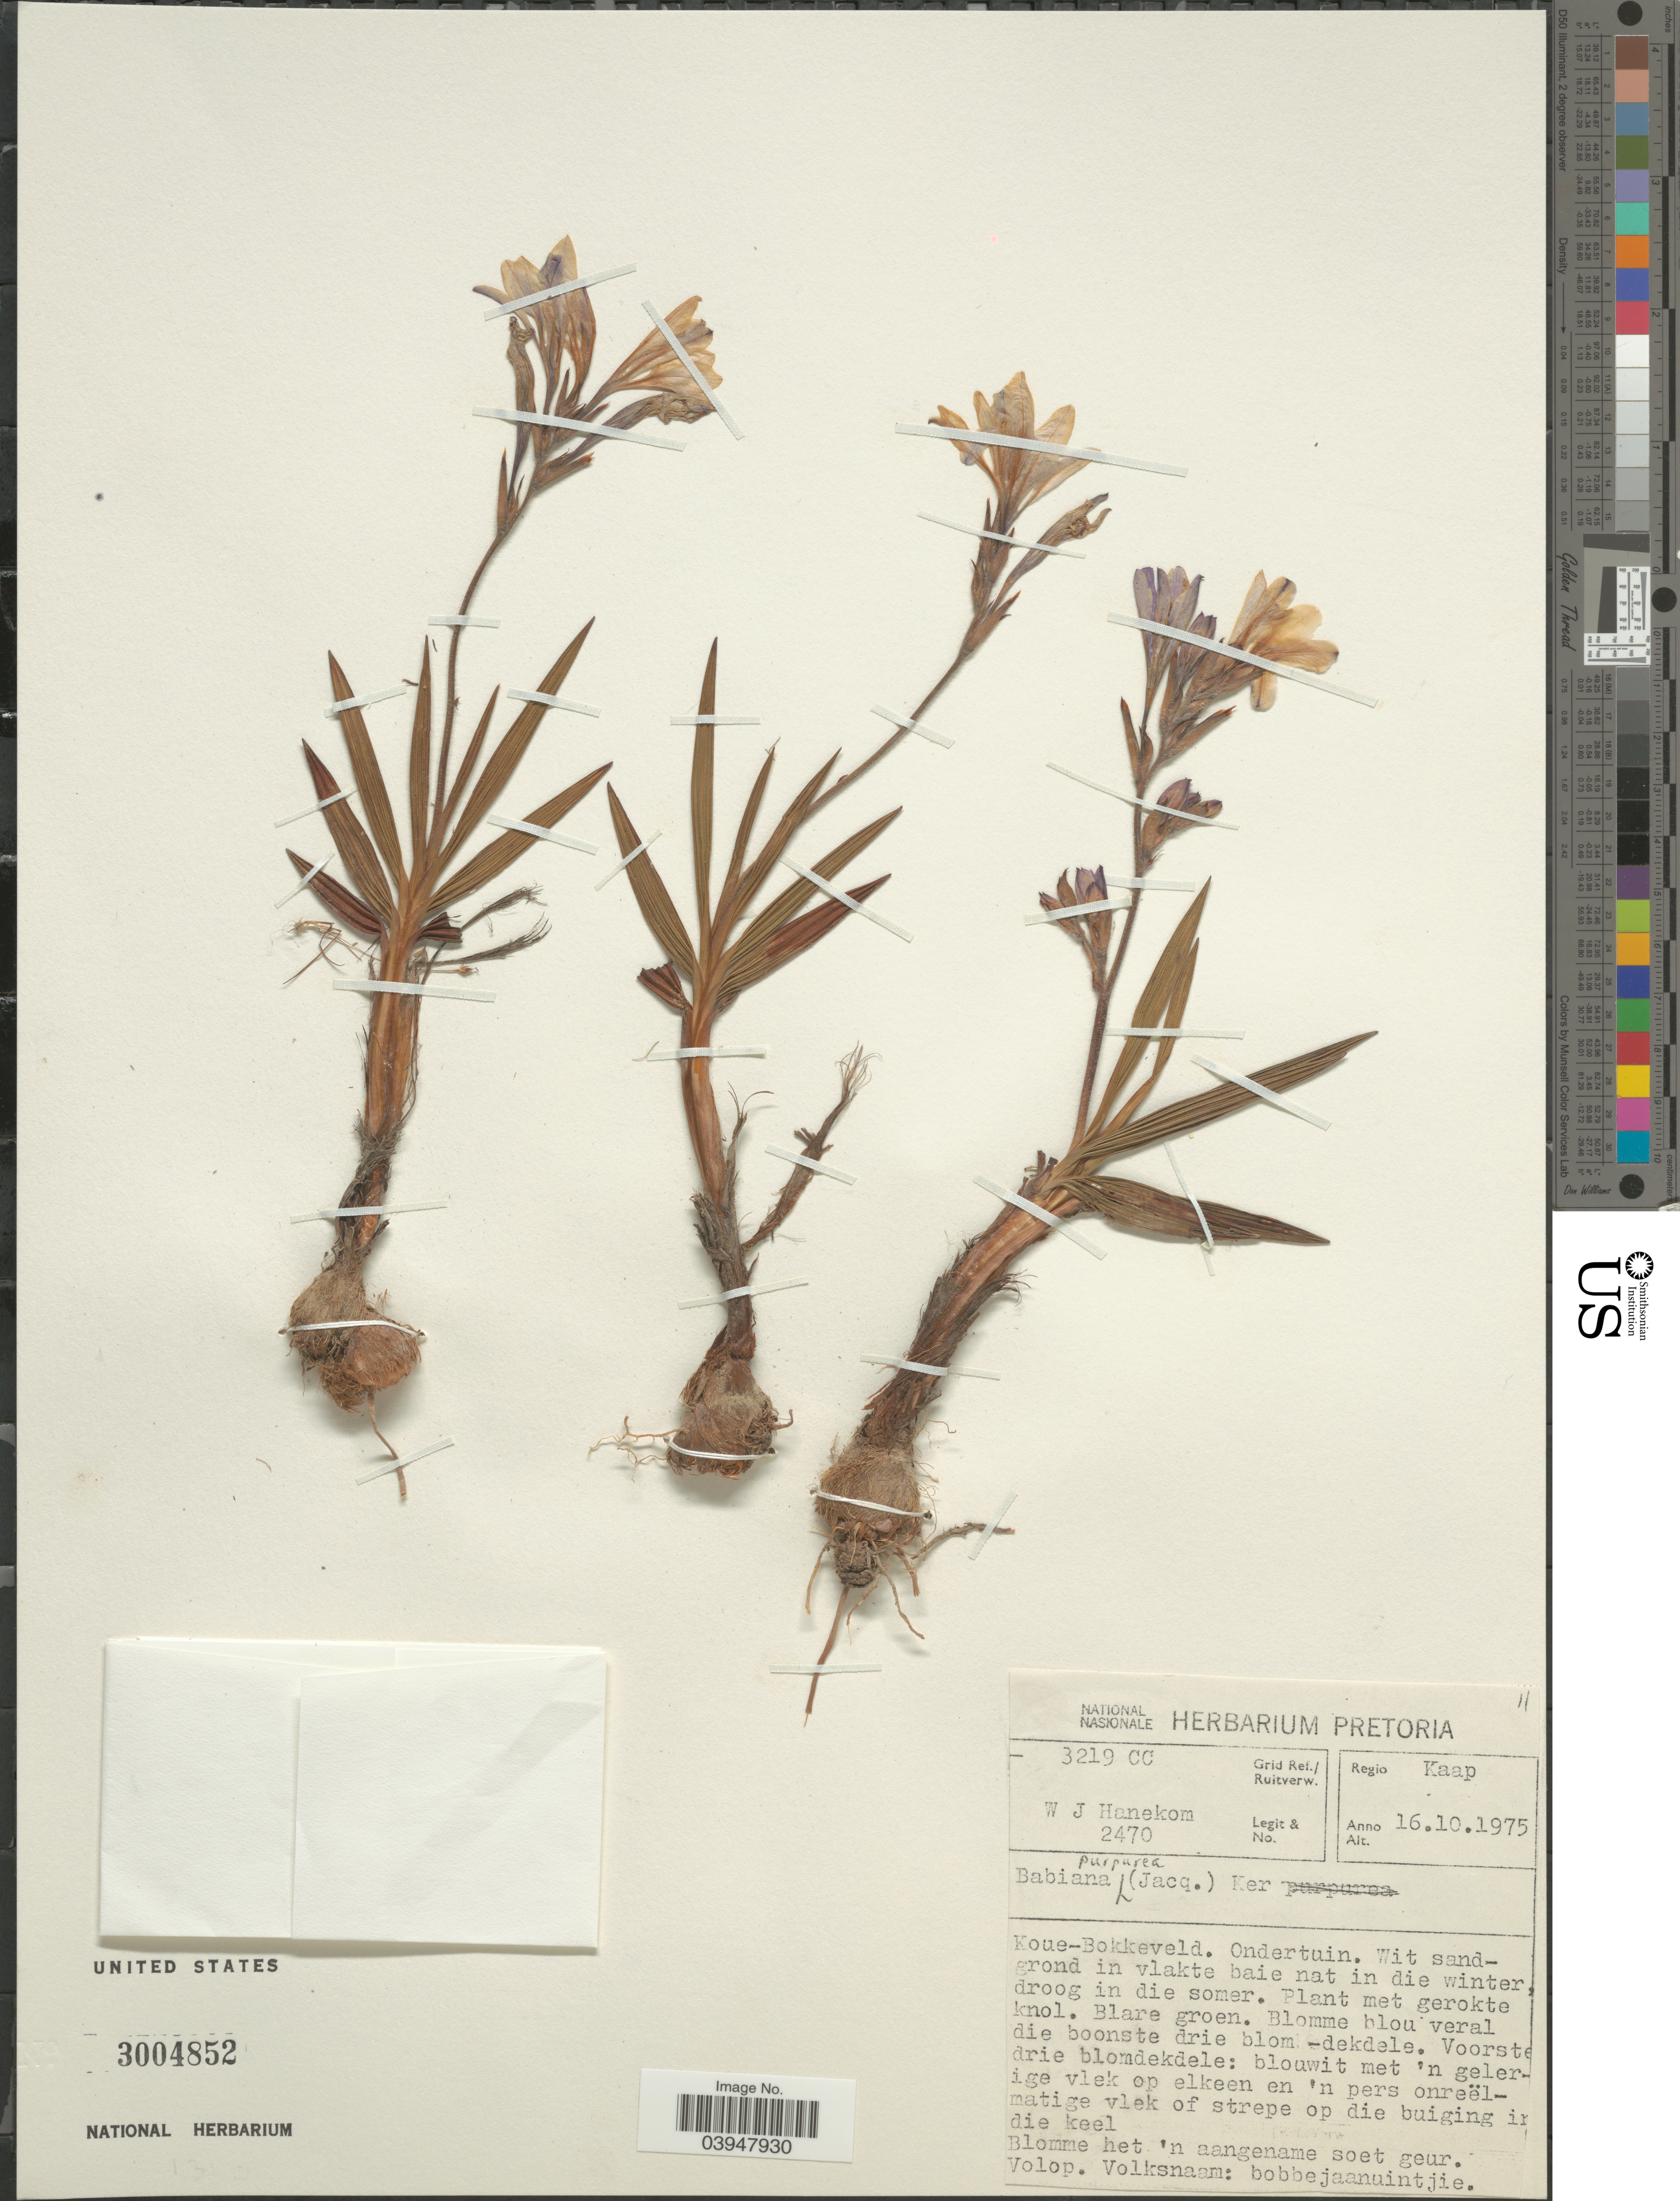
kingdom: Plantae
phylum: Tracheophyta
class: Liliopsida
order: Asparagales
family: Iridaceae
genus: Babiana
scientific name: Babiana purpurea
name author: (Jacq.) Ker Gawl.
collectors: W. Hanekom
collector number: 2470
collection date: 1975-10-16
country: South Africa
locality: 3219 CC Grid Ref./ Ruitverw. Regio Kaap. Koue-Bokkeveld. Ondertuin.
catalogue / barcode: US 3004852